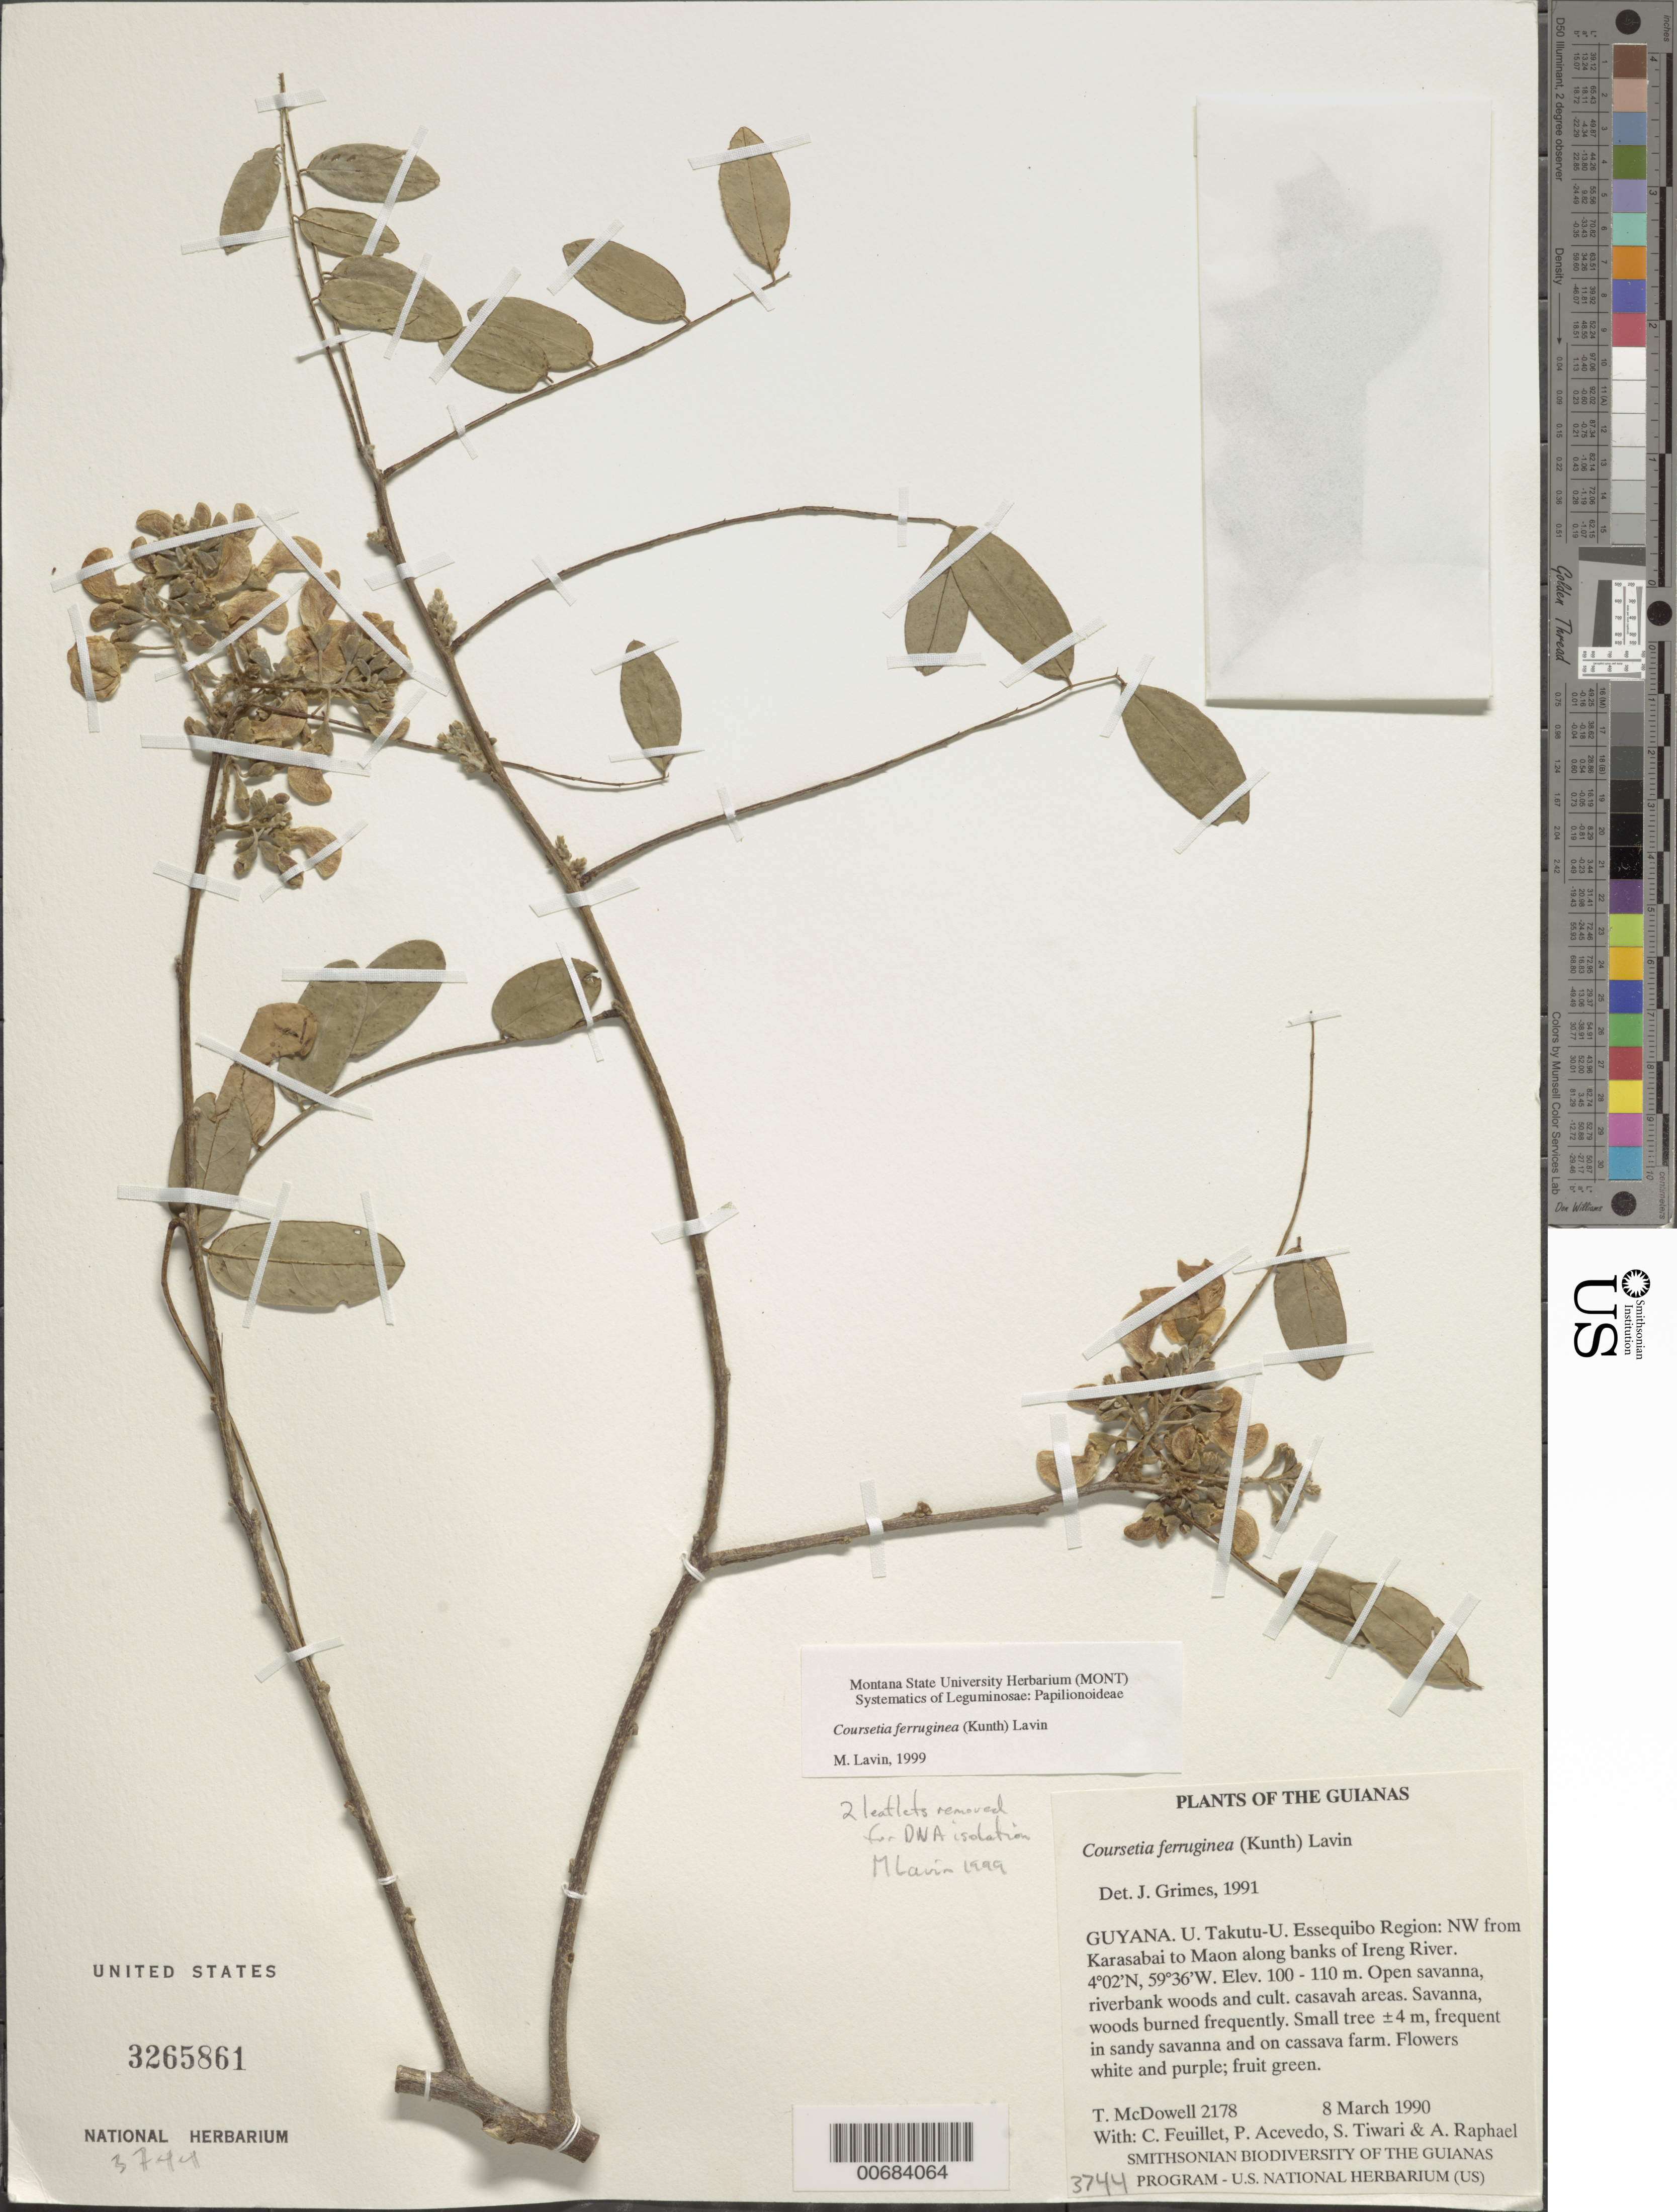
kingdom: Plantae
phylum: Tracheophyta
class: Magnoliopsida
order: Fabales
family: Fabaceae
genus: Coursetia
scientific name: Coursetia ferruginea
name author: (Kunth) Lavin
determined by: Lavin, M.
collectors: T. McDowell, C. Feuillet, P. Acevedo-Rodr., S. Tiwari & A. Raphael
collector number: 2178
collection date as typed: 8 March 1990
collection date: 1990-03-08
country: Guyana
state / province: U. Takutu-U. Essequibo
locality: NW from Karasabai to Maon along banks of Ireng River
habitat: Open savanna, riverbank woods and cultivated cassava areas. Savanna and woods burned frequently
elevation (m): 100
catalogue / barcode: US 3265861